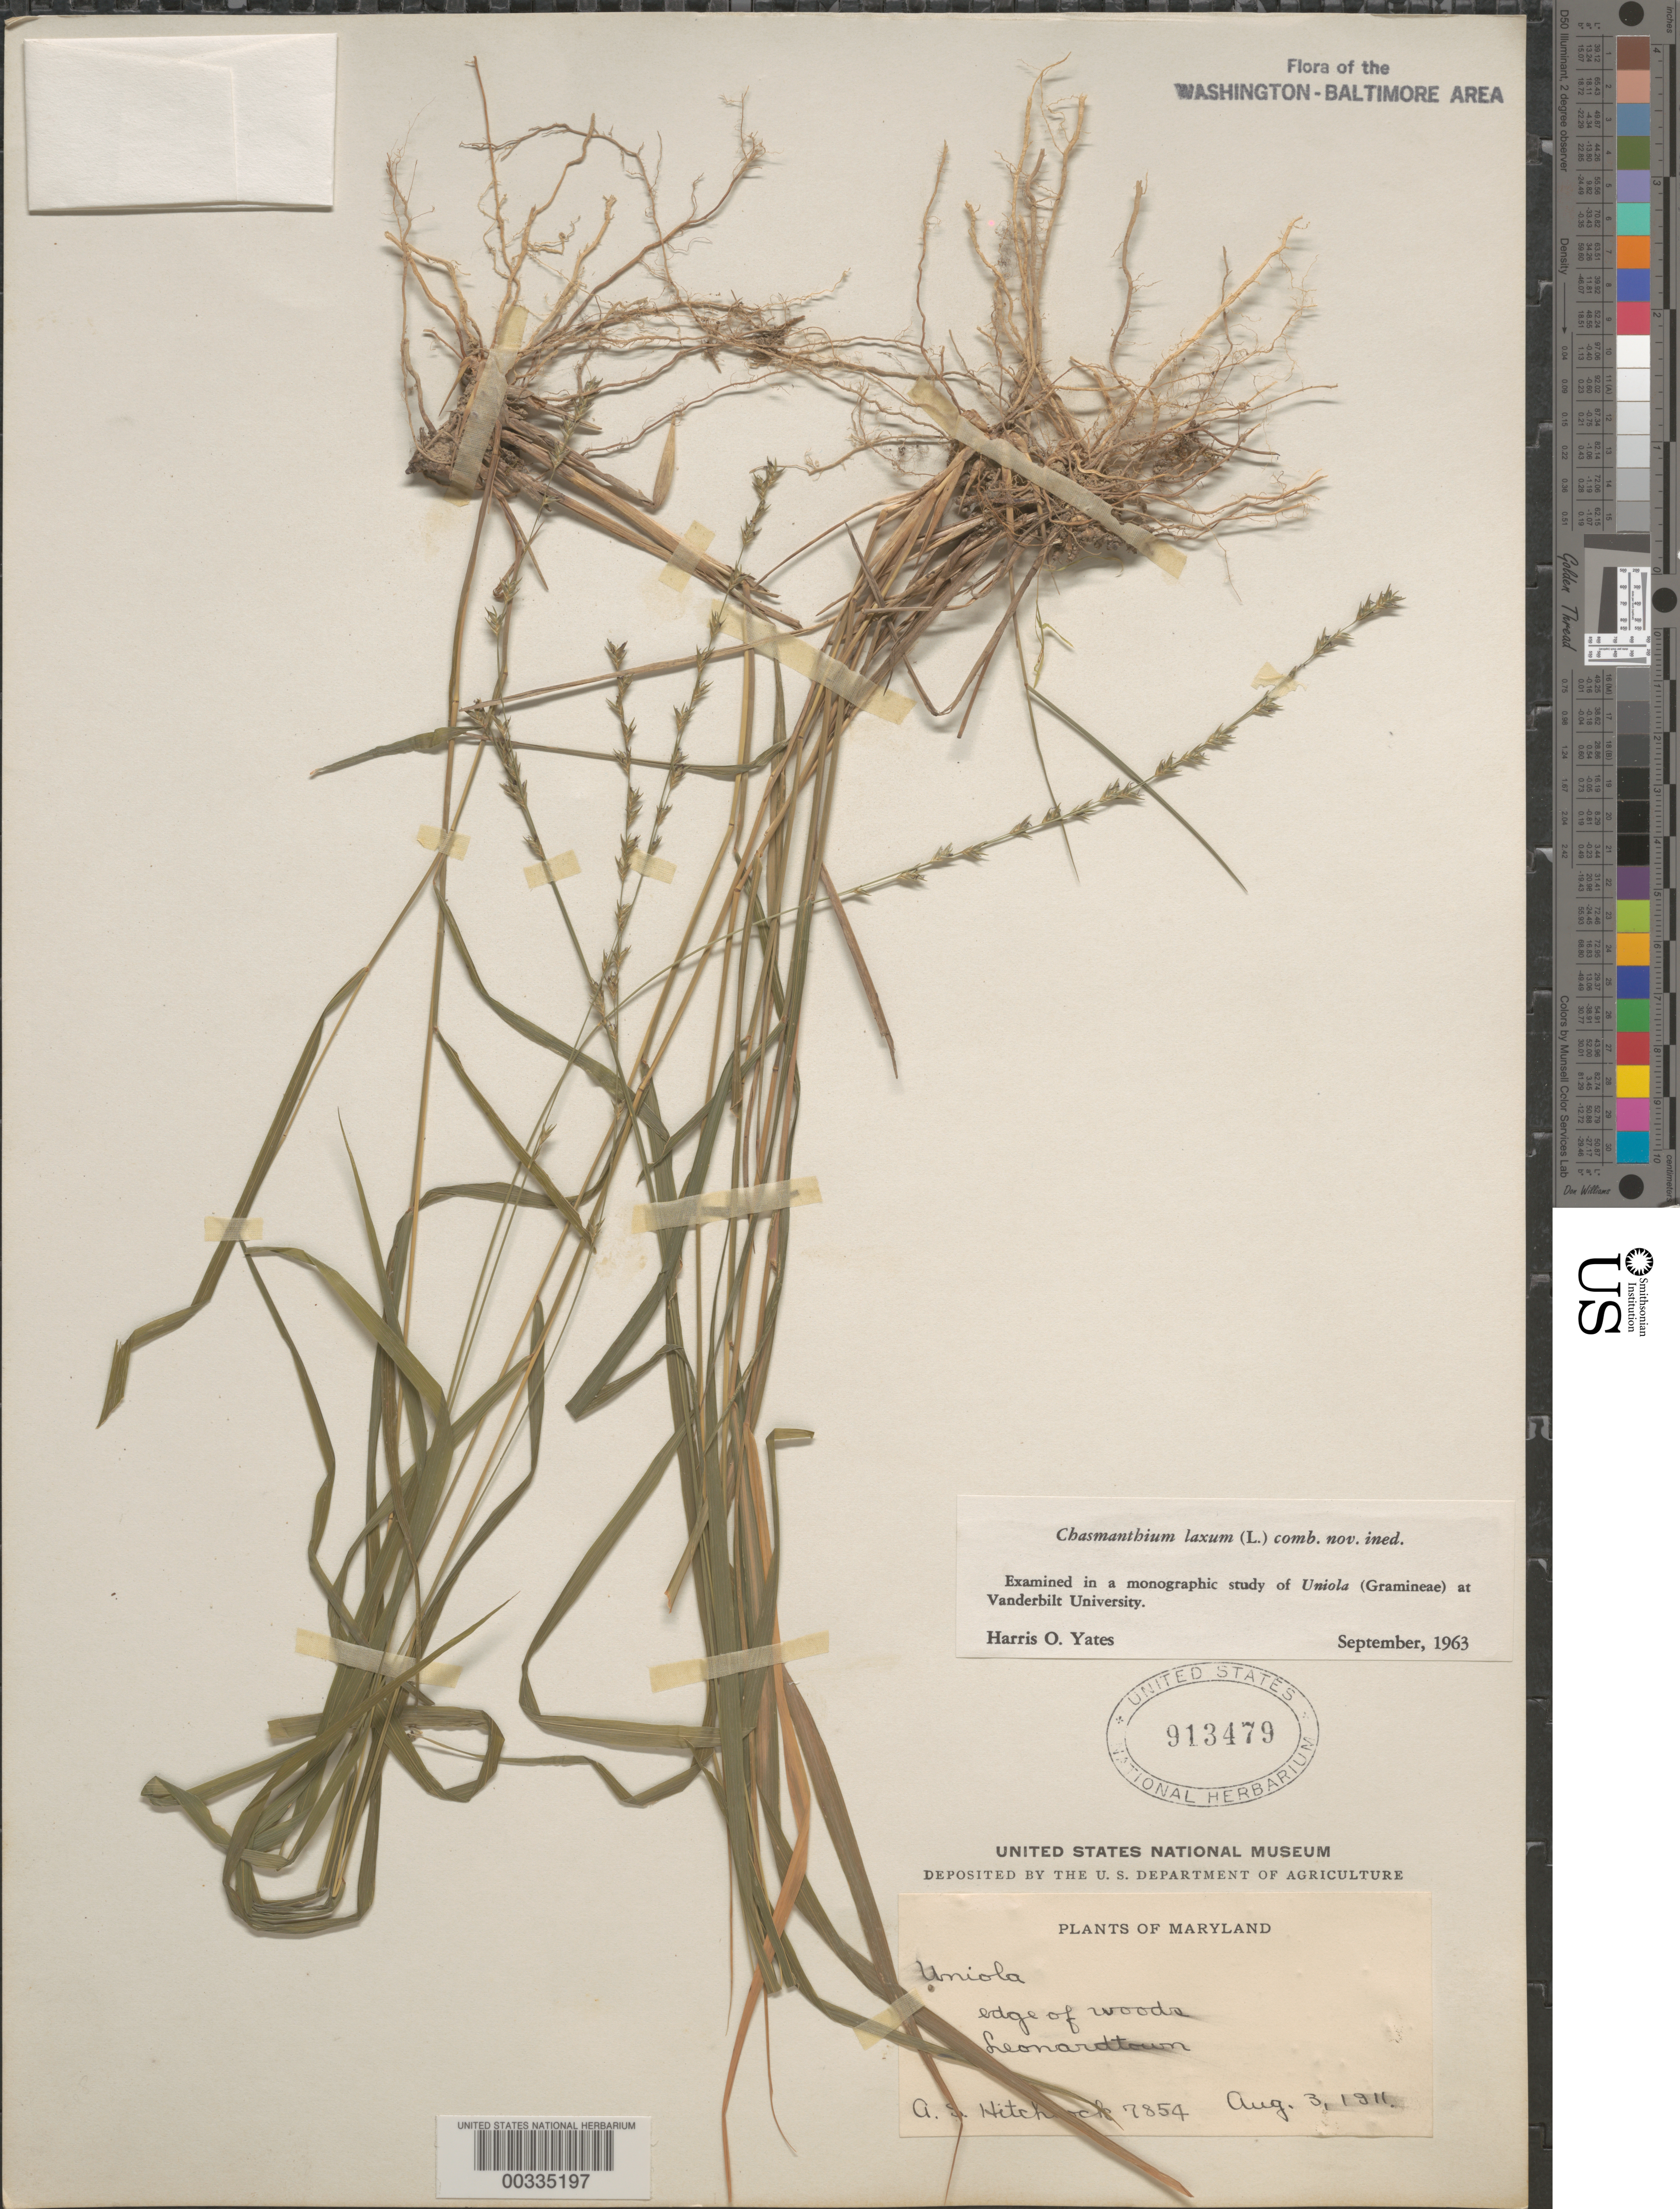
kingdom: Plantae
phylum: Tracheophyta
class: Liliopsida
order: Poales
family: Poaceae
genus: Chasmanthium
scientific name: Chasmanthium laxum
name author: (L.) H.O. Yates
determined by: Yates, H. O.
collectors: A. S. Hitchcock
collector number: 7854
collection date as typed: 03 Aug 1911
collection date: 1911-08-03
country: United States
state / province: Maryland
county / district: St. Mary's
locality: Leonardtown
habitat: Edge of woods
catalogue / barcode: US 913479